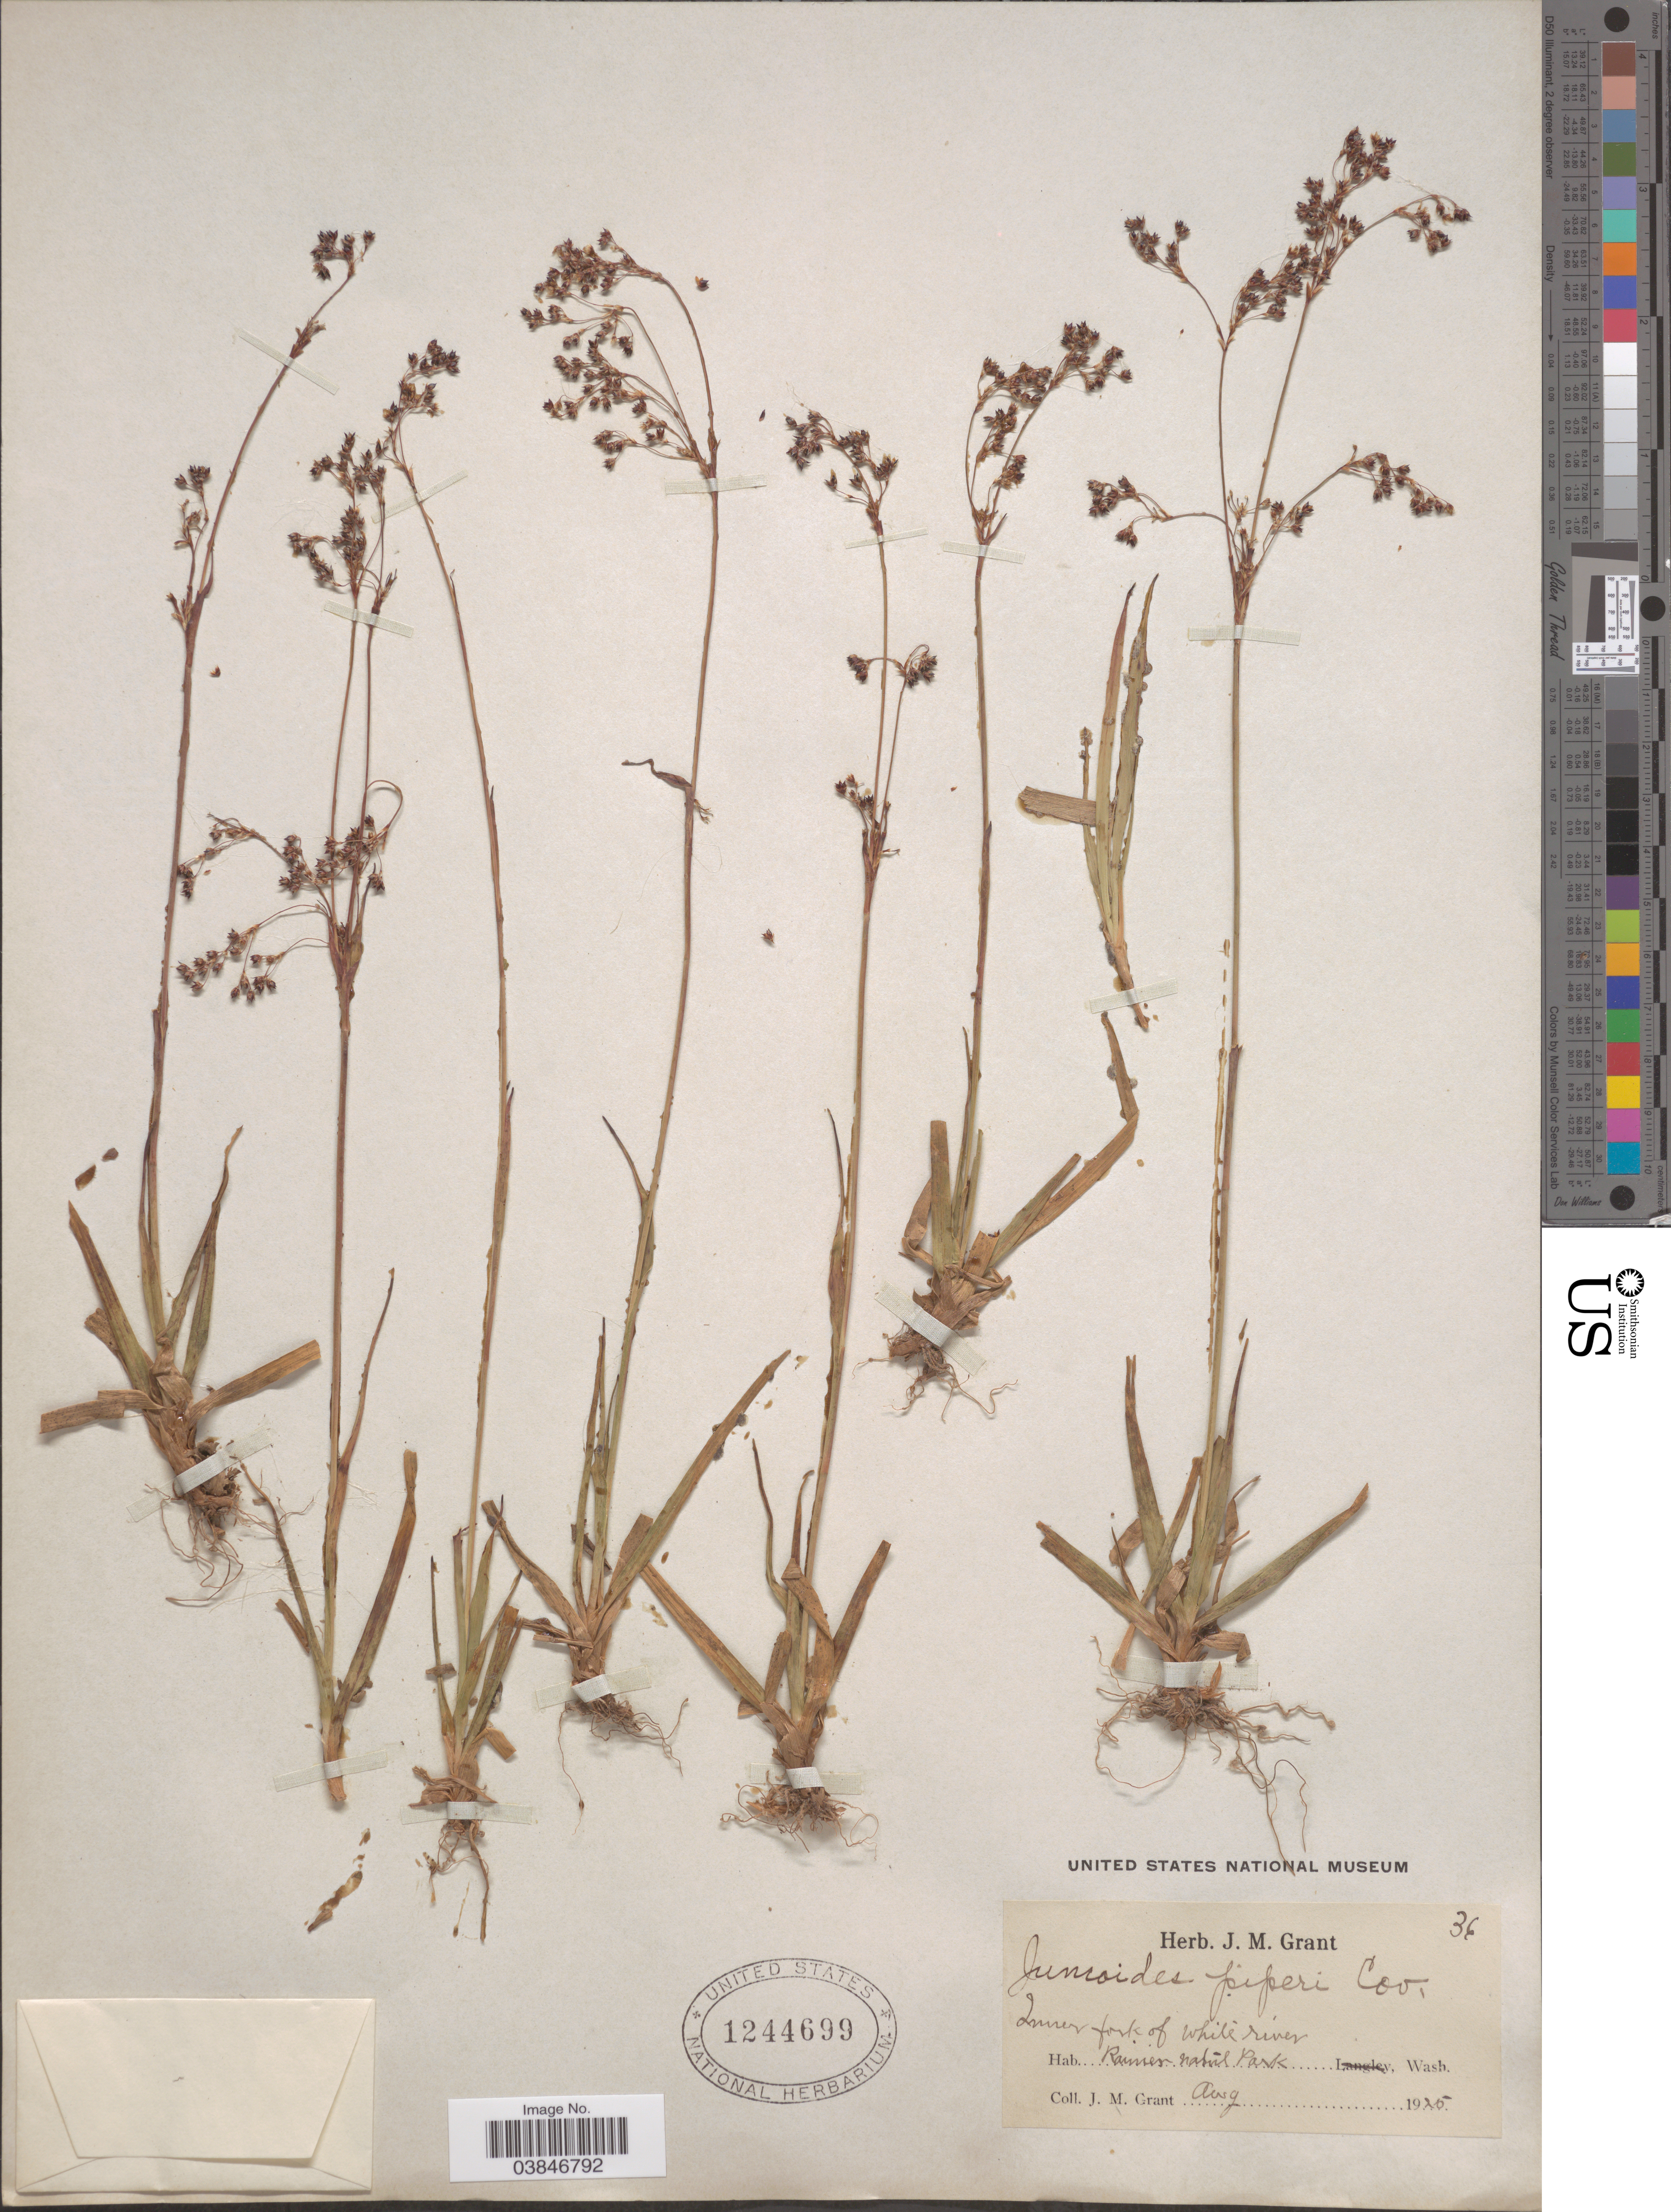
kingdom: Plantae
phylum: Tracheophyta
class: Liliopsida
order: Poales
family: Juncaceae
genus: Luzula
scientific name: Luzula piperi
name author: (Coville) M.E. Jones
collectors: J. M. Grant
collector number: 36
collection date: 1925-08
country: United States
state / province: Washington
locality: Inner fork of White river. Rainier Natn'l Park.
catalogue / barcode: US 1244699